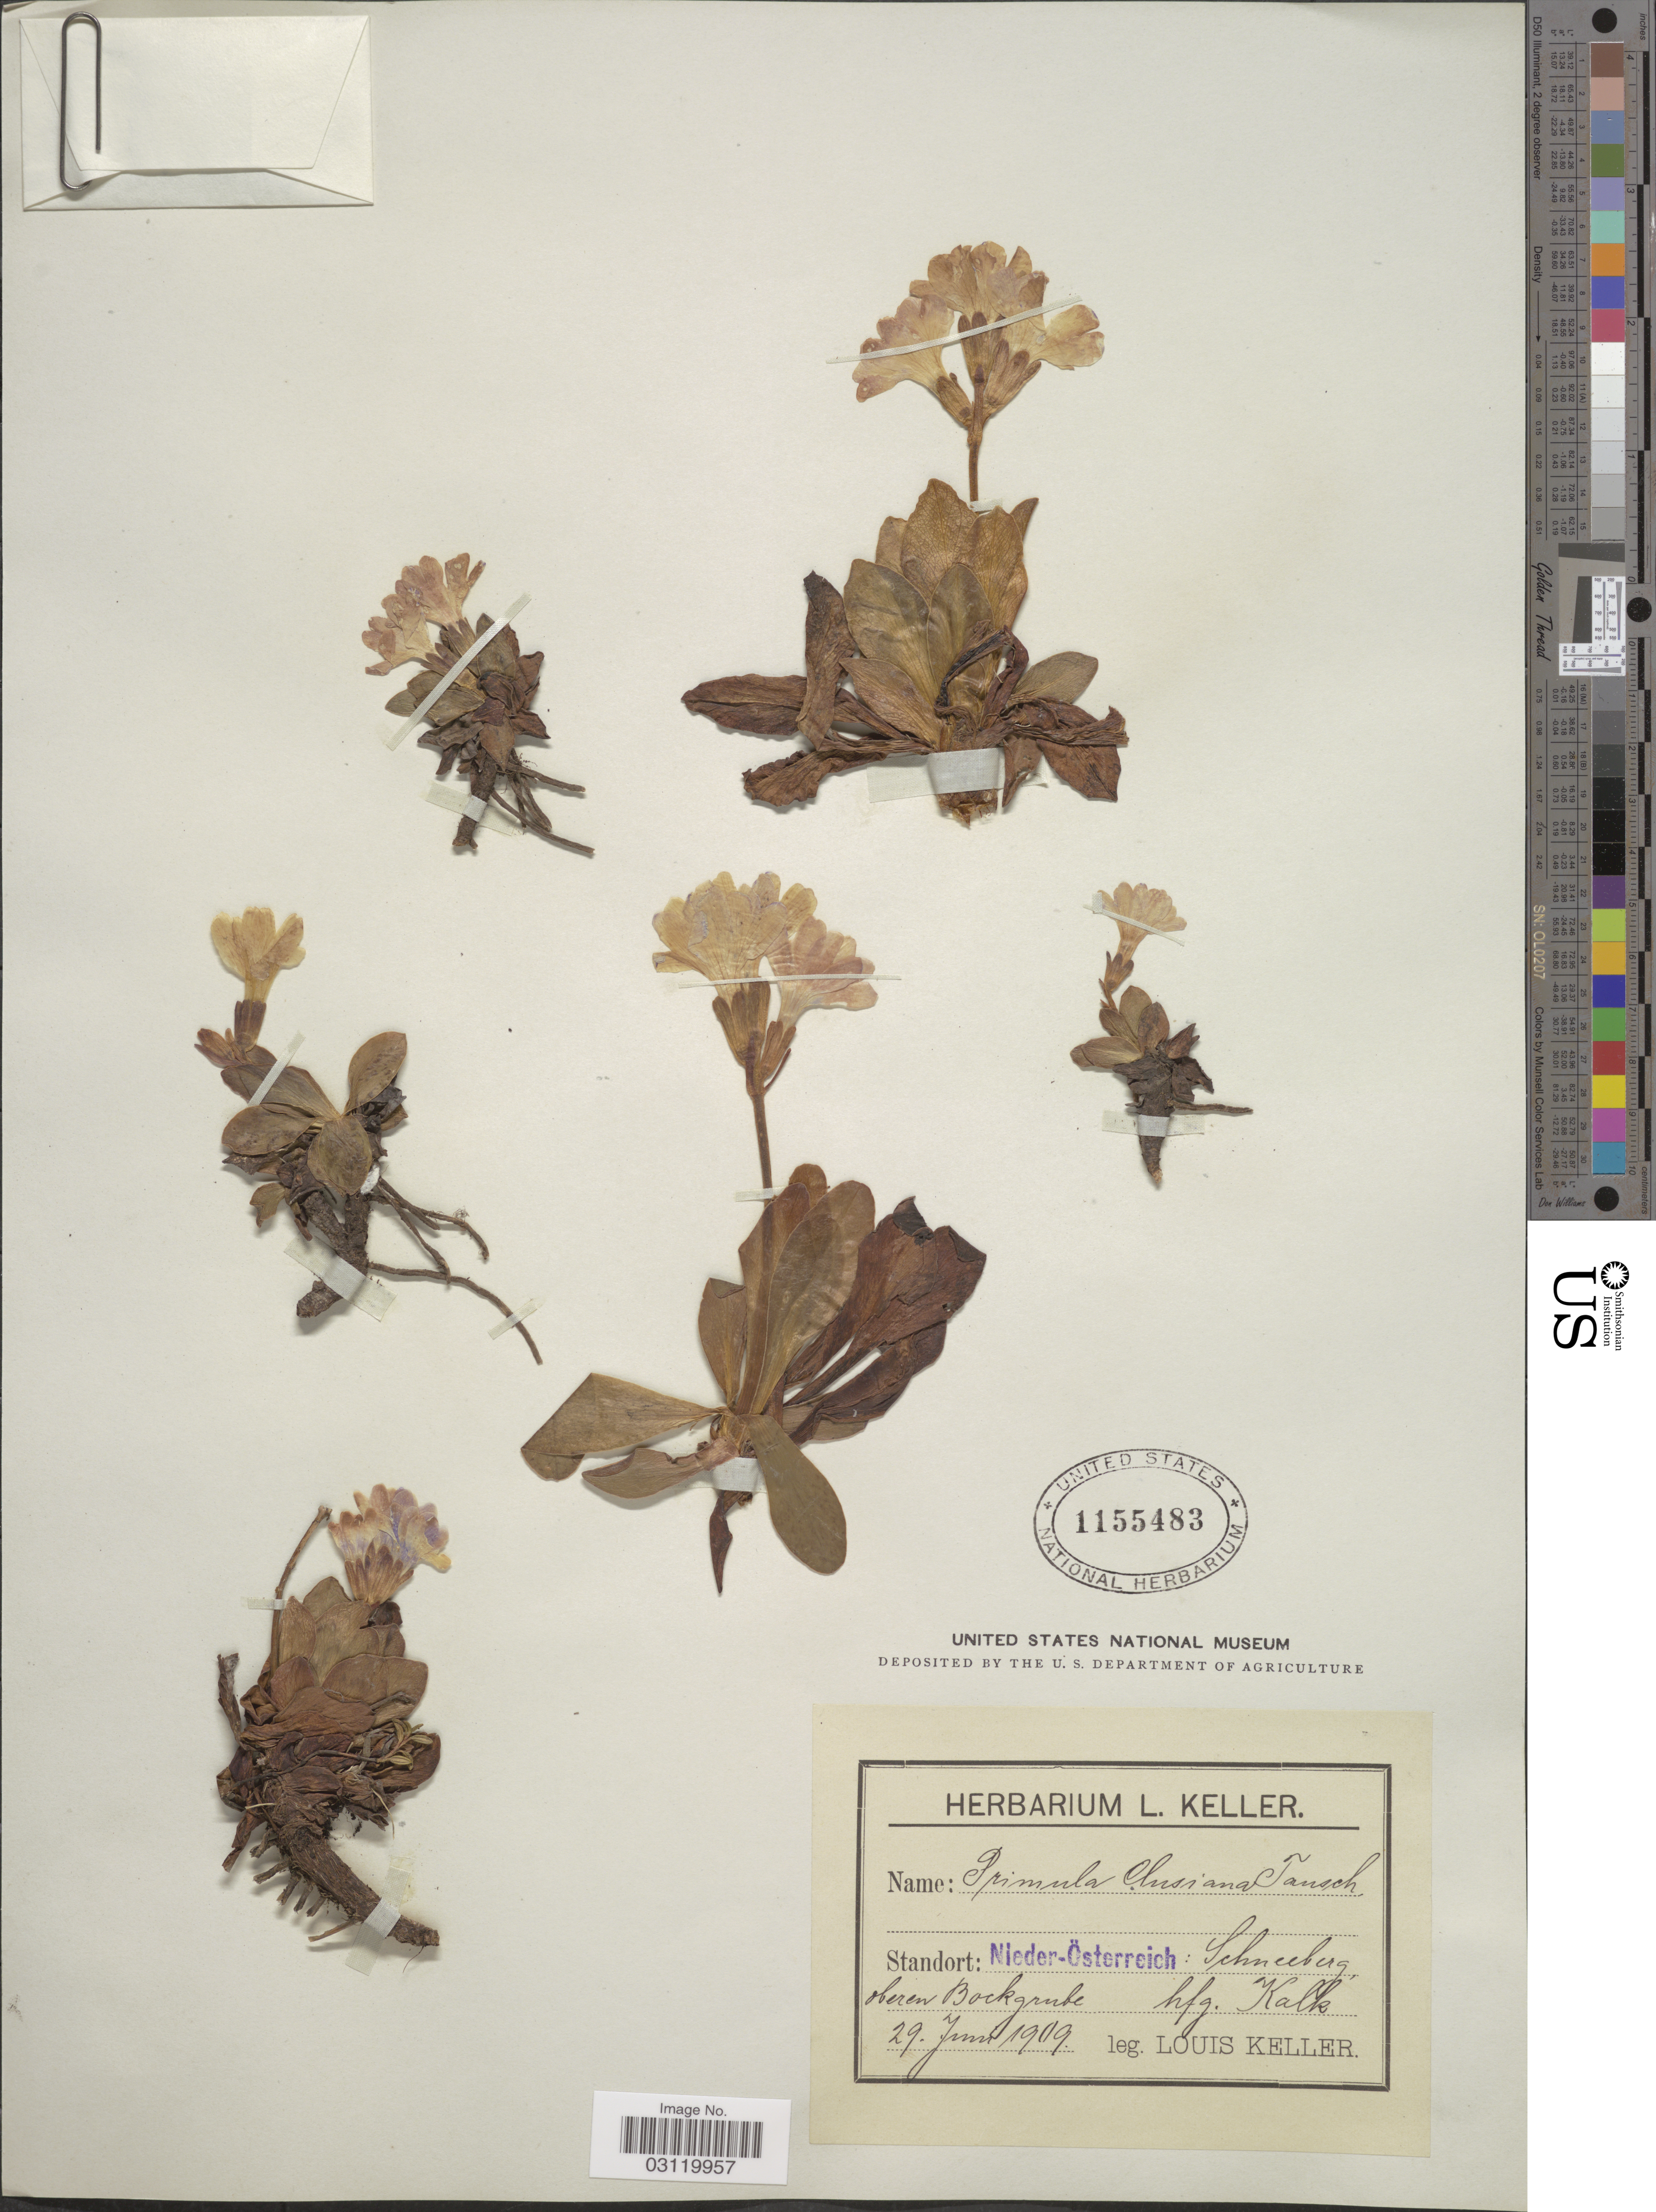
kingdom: Plantae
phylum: Tracheophyta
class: Magnoliopsida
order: Ericales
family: Primulaceae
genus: Primula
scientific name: Primula clusiana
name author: Tausch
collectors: L. Keller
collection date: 1909-06-29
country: Austria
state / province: Niederosterreich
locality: Schneeberg oberen Bockgrude.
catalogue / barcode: US 1155483